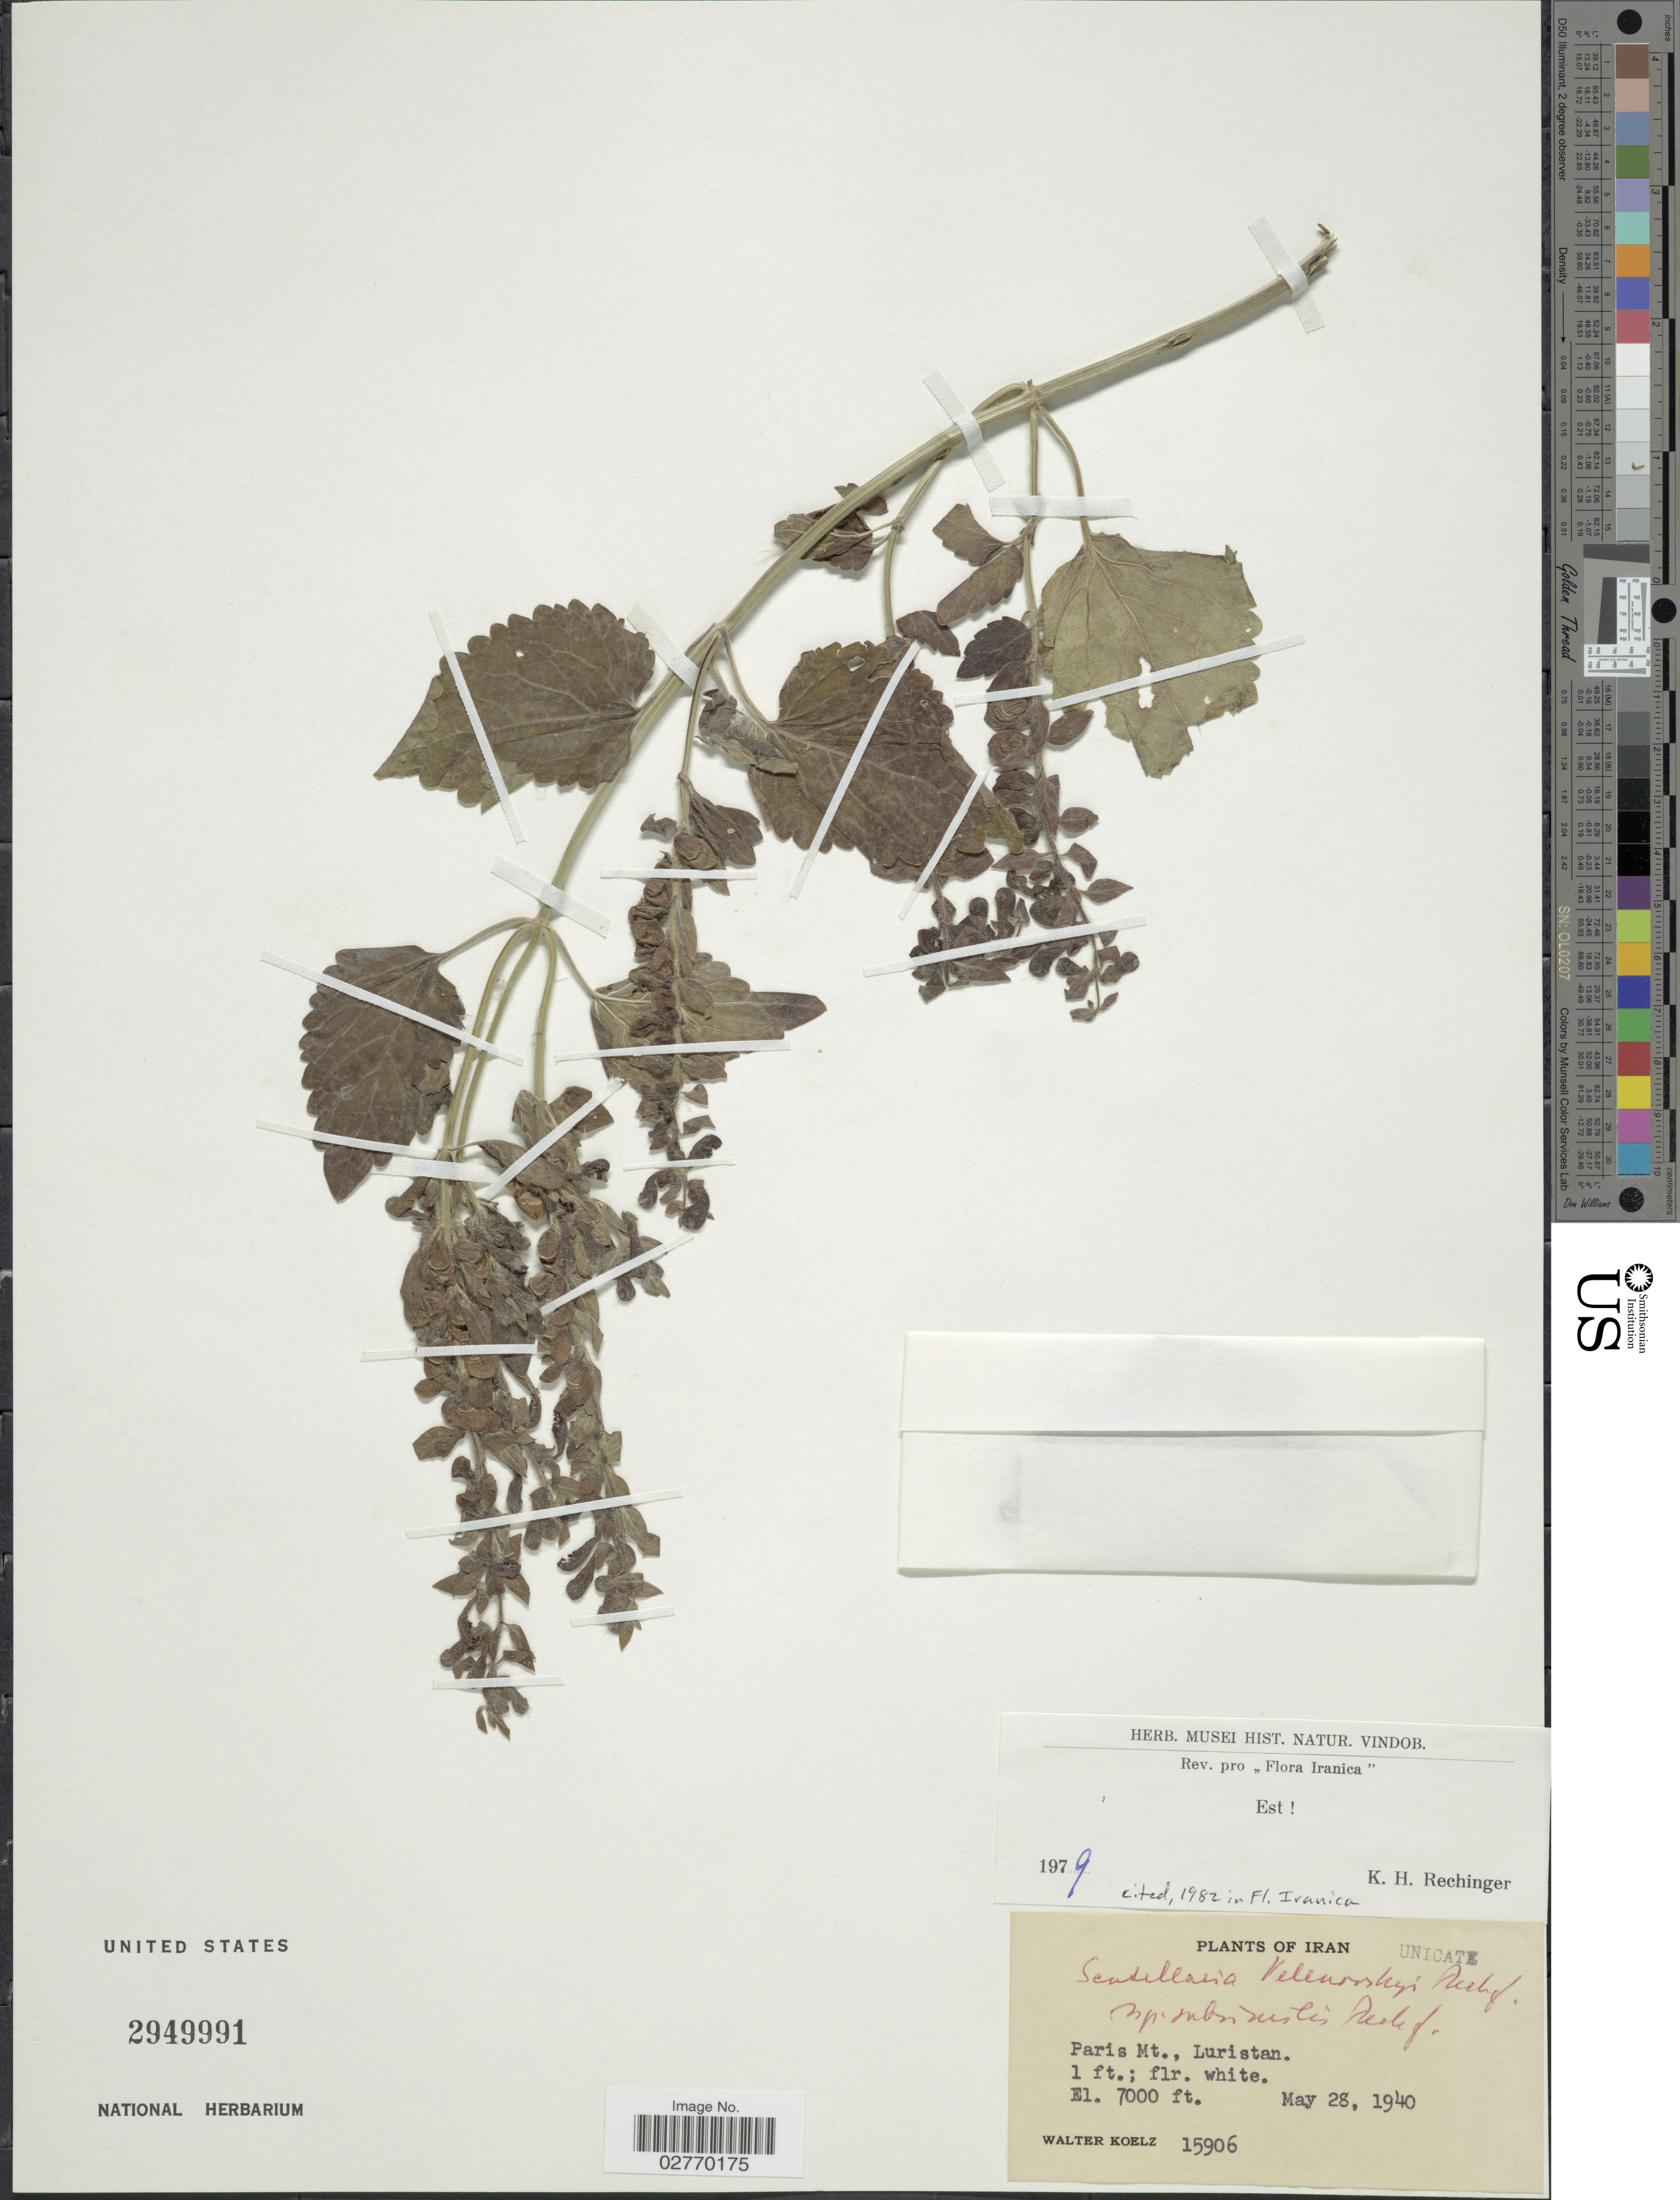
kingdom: Plantae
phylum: Tracheophyta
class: Magnoliopsida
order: Lamiales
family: Lamiaceae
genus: Scutellaria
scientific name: Scutellaria velenovskyi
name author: Rech. f.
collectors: W. N. Koelz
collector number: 15906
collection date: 1940-05-28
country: Iran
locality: Paris Mt., Luristan.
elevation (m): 2134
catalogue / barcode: US 2949991